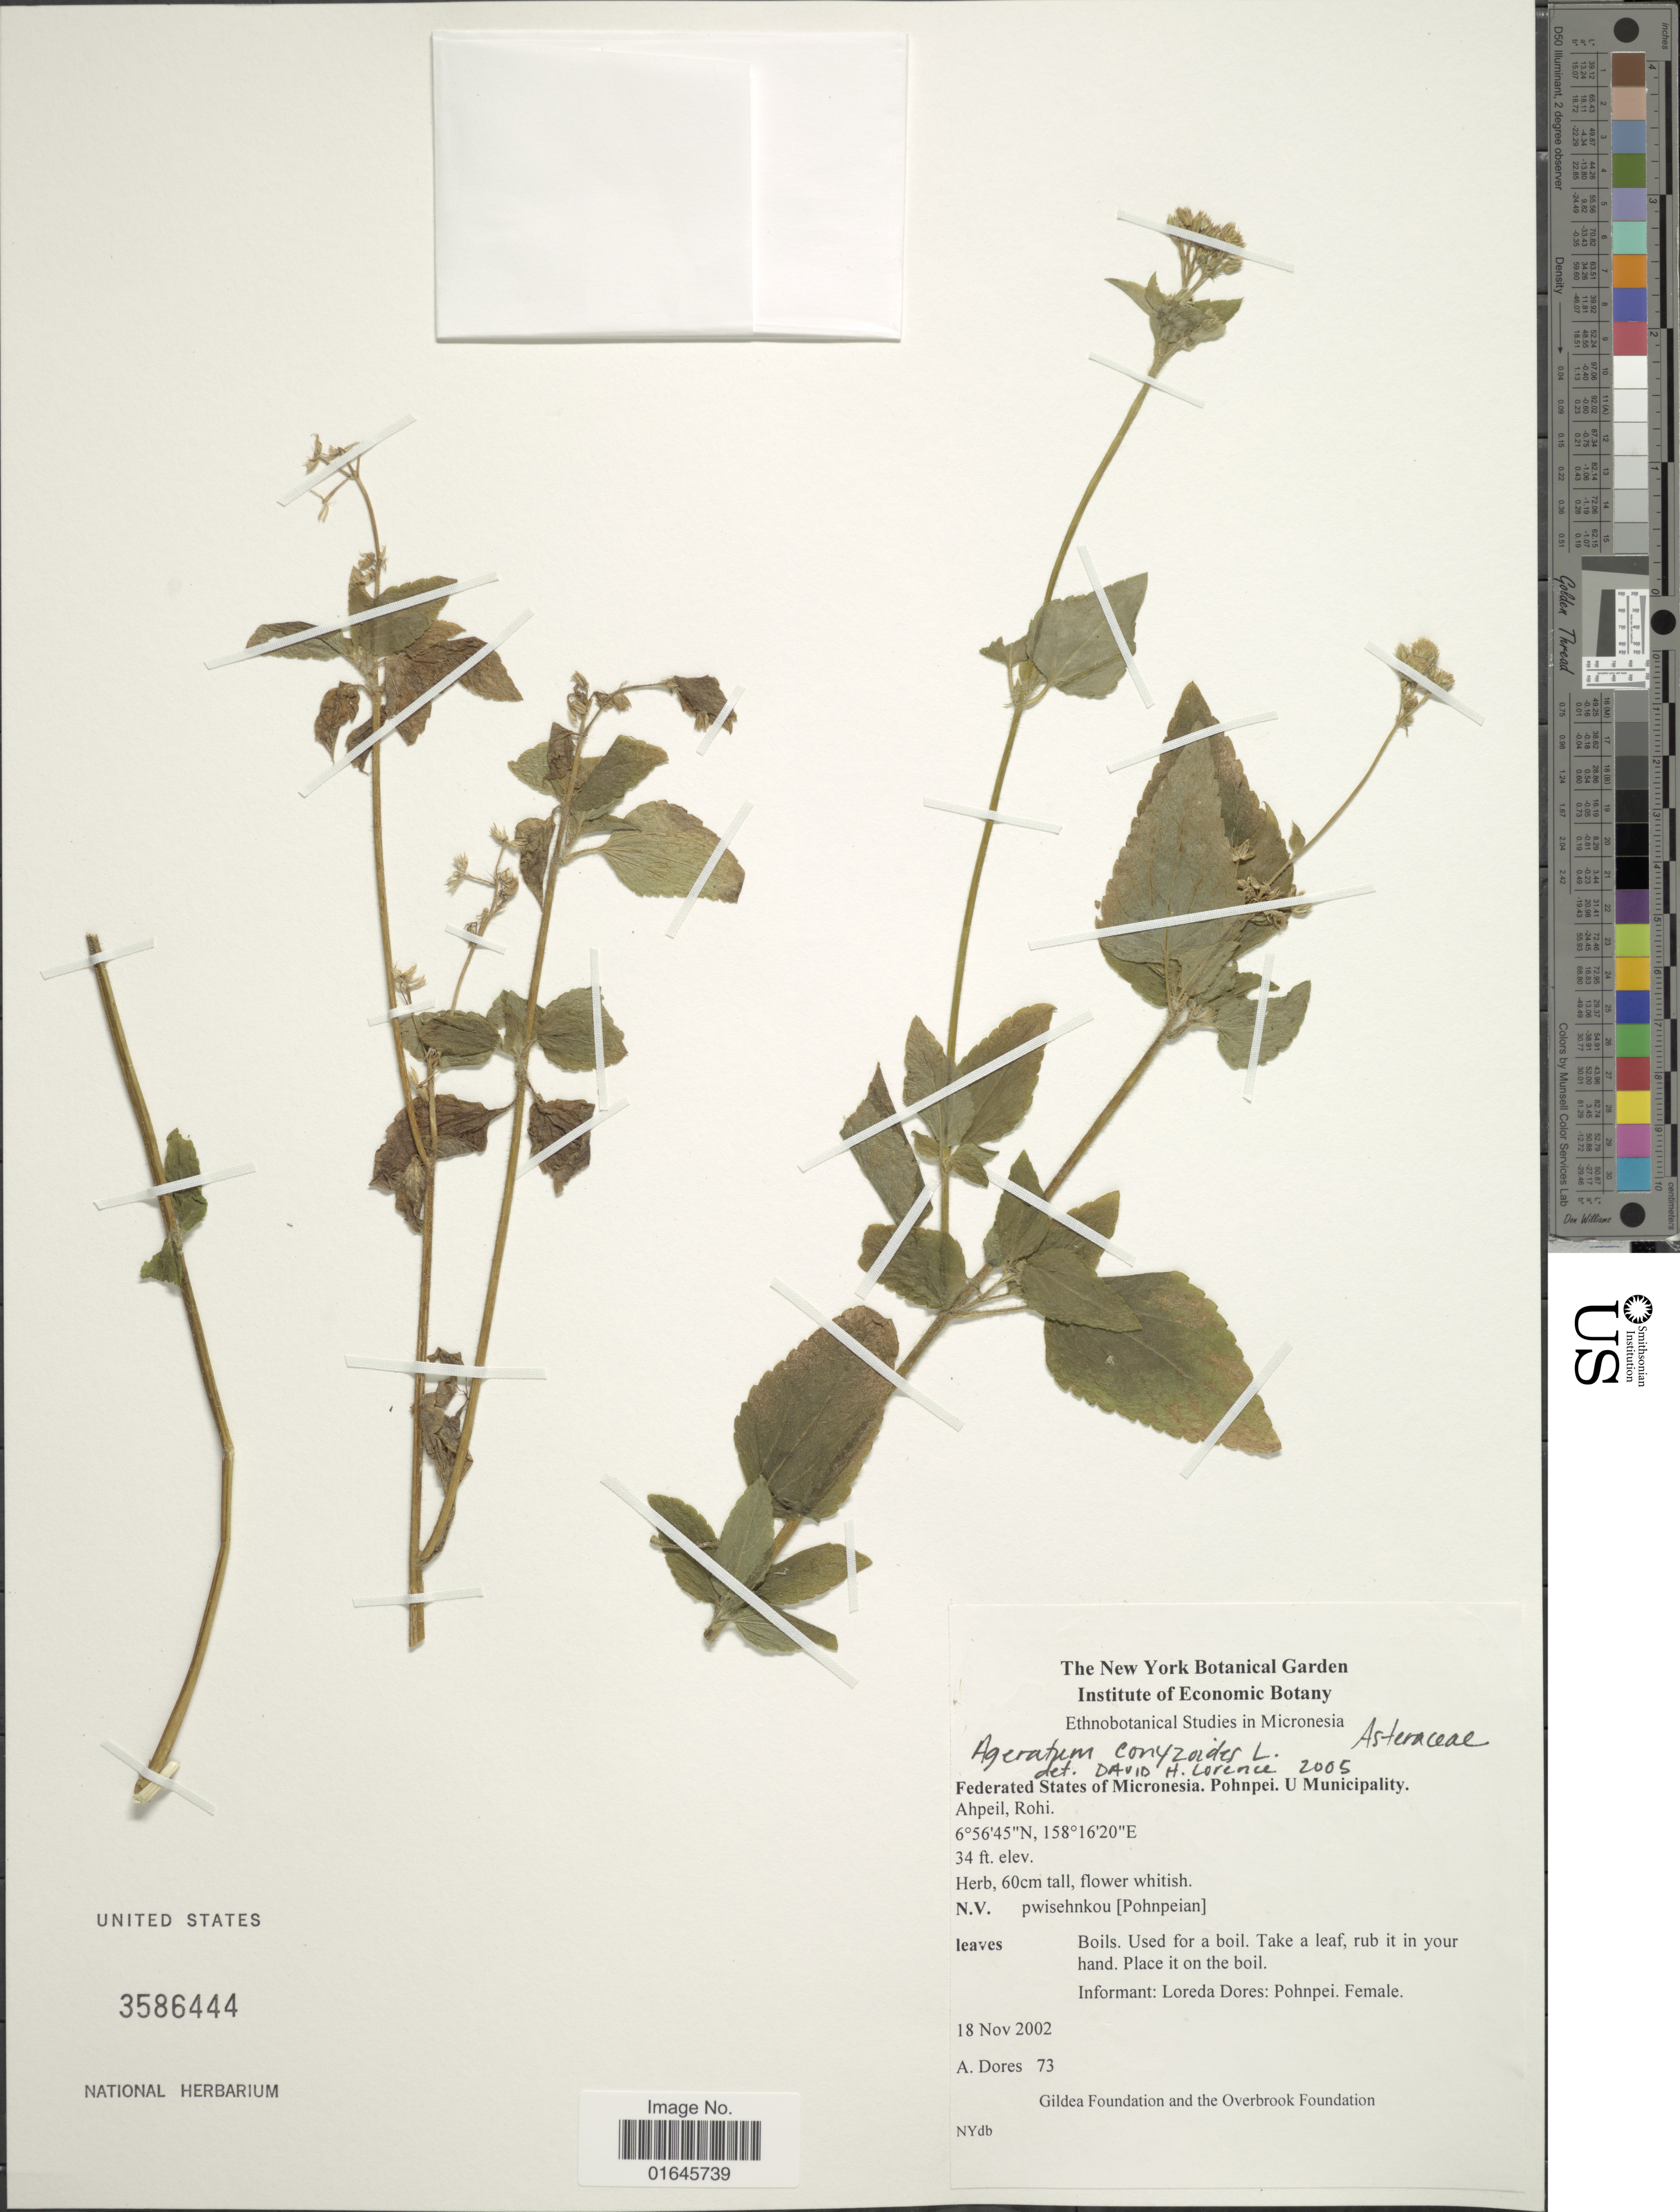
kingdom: Plantae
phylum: Tracheophyta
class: Magnoliopsida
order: Asterales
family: Asteraceae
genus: Ageratum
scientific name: Ageratum conyzoides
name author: L.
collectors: A. Dores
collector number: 73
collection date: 2002-11-18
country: Micronesia, Federated States of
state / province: Pohnpei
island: Pohnpei [Ponape]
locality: Ahpeil, Rohi, U Municipality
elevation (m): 10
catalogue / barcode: US 3586444